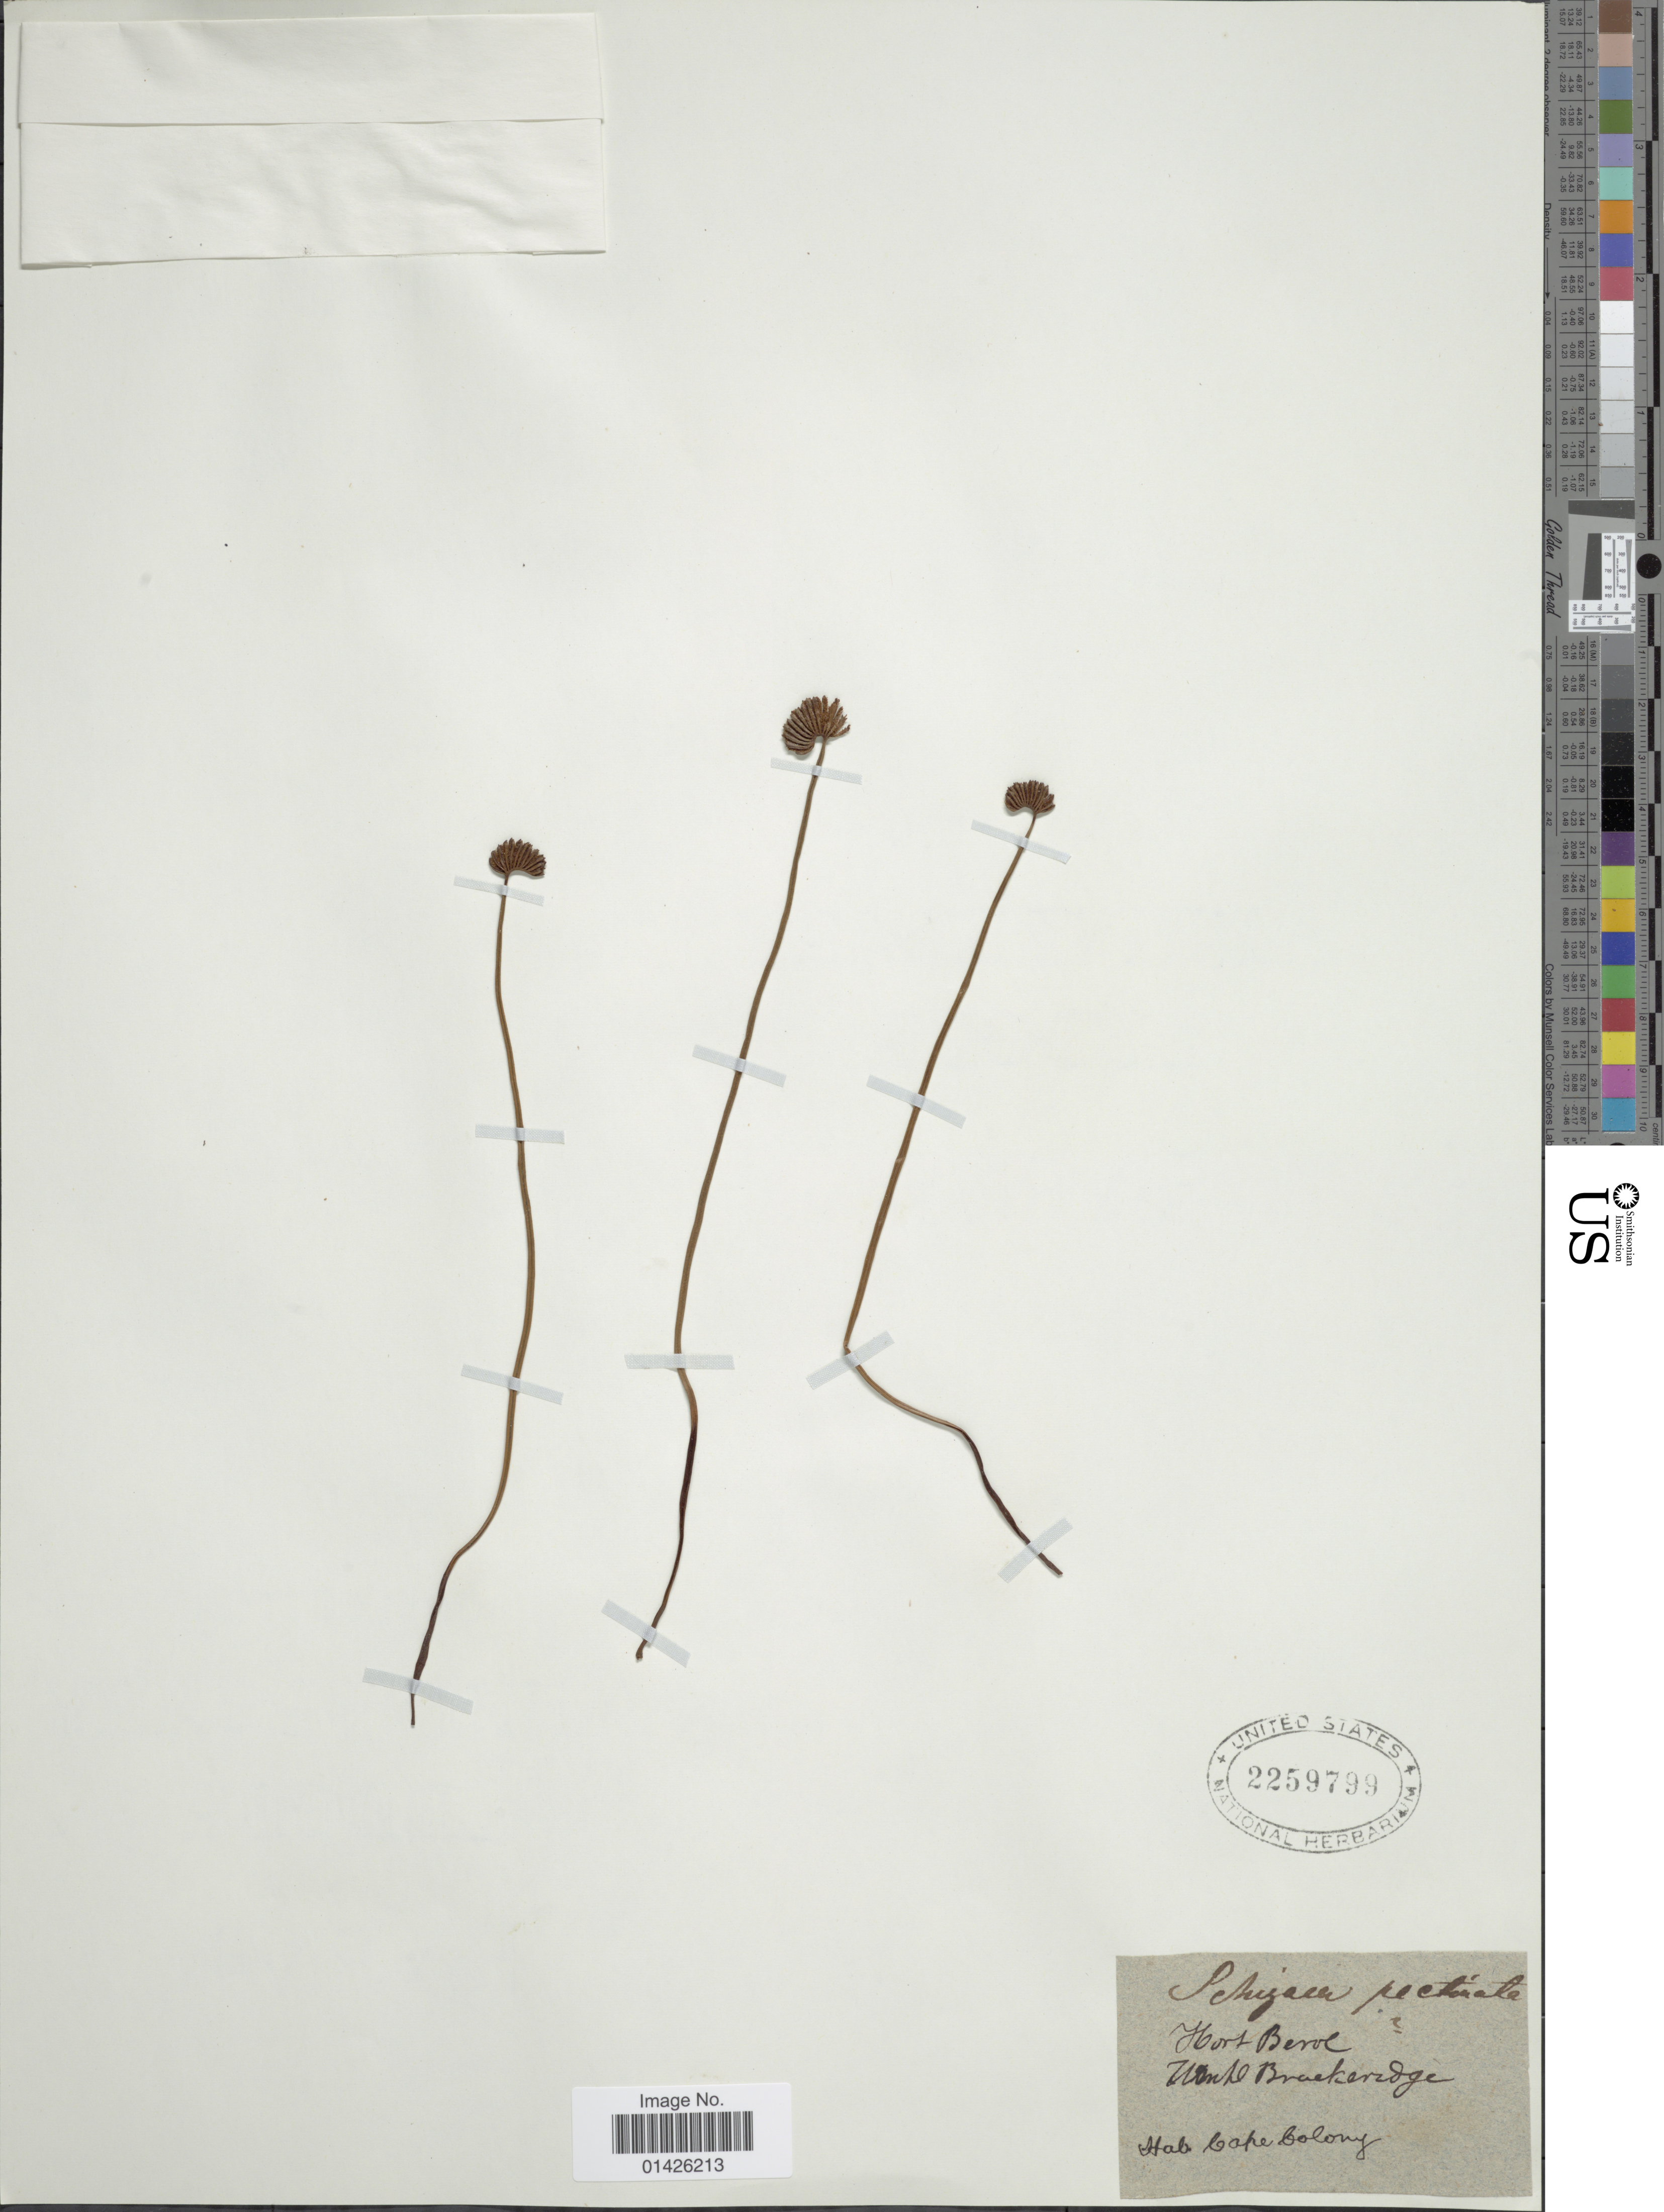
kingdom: Plantae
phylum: Tracheophyta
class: Polypodiopsida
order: Schizaeales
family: Schizaeaceae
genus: Schizaea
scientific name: Schizaea pectinata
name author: (L.) Sw.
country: South Africa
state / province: Northern Cape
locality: Hort Berol, Monte Brackeridge, Cape Colony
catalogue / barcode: US 2259799